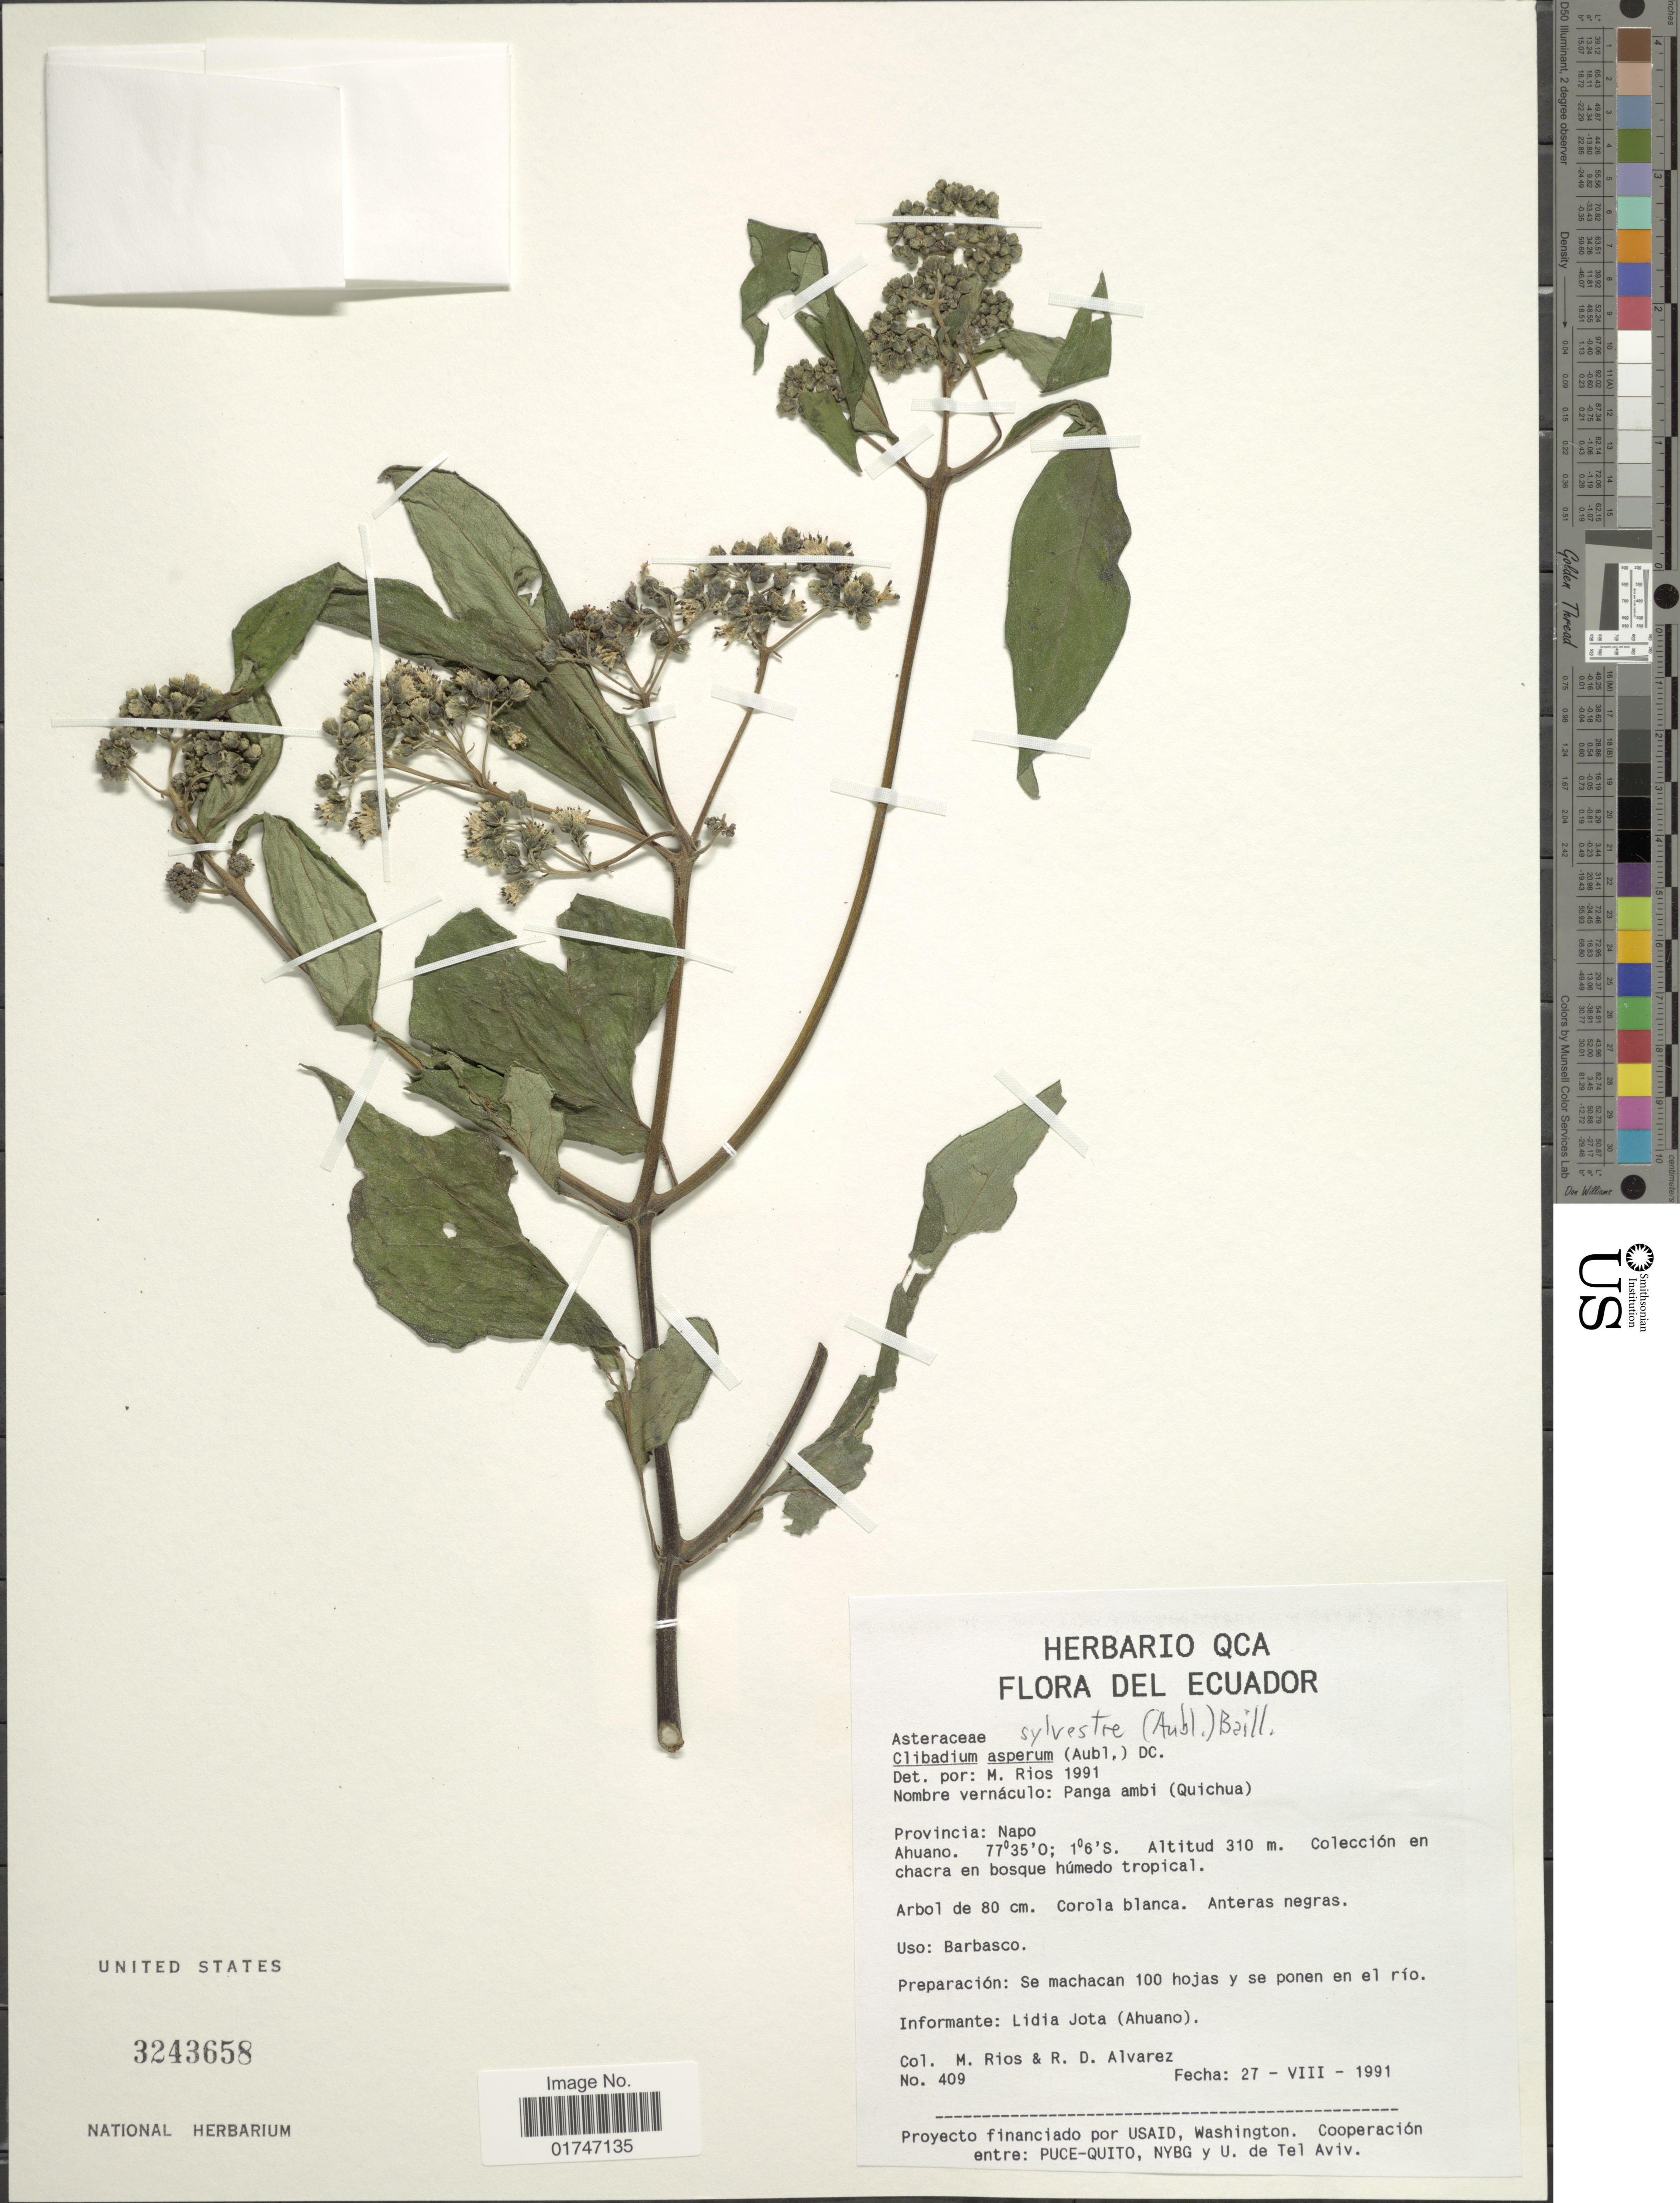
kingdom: Plantae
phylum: Tracheophyta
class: Magnoliopsida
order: Asterales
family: Asteraceae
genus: Clibadium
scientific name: Clibadium sylvestre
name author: (Aubl.) Baill.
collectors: M. Rios & R. Alvarez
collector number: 409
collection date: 1991-08-27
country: Ecuador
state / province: Napo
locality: Provincia: Napo. Ahuano.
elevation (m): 310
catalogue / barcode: US 3243658